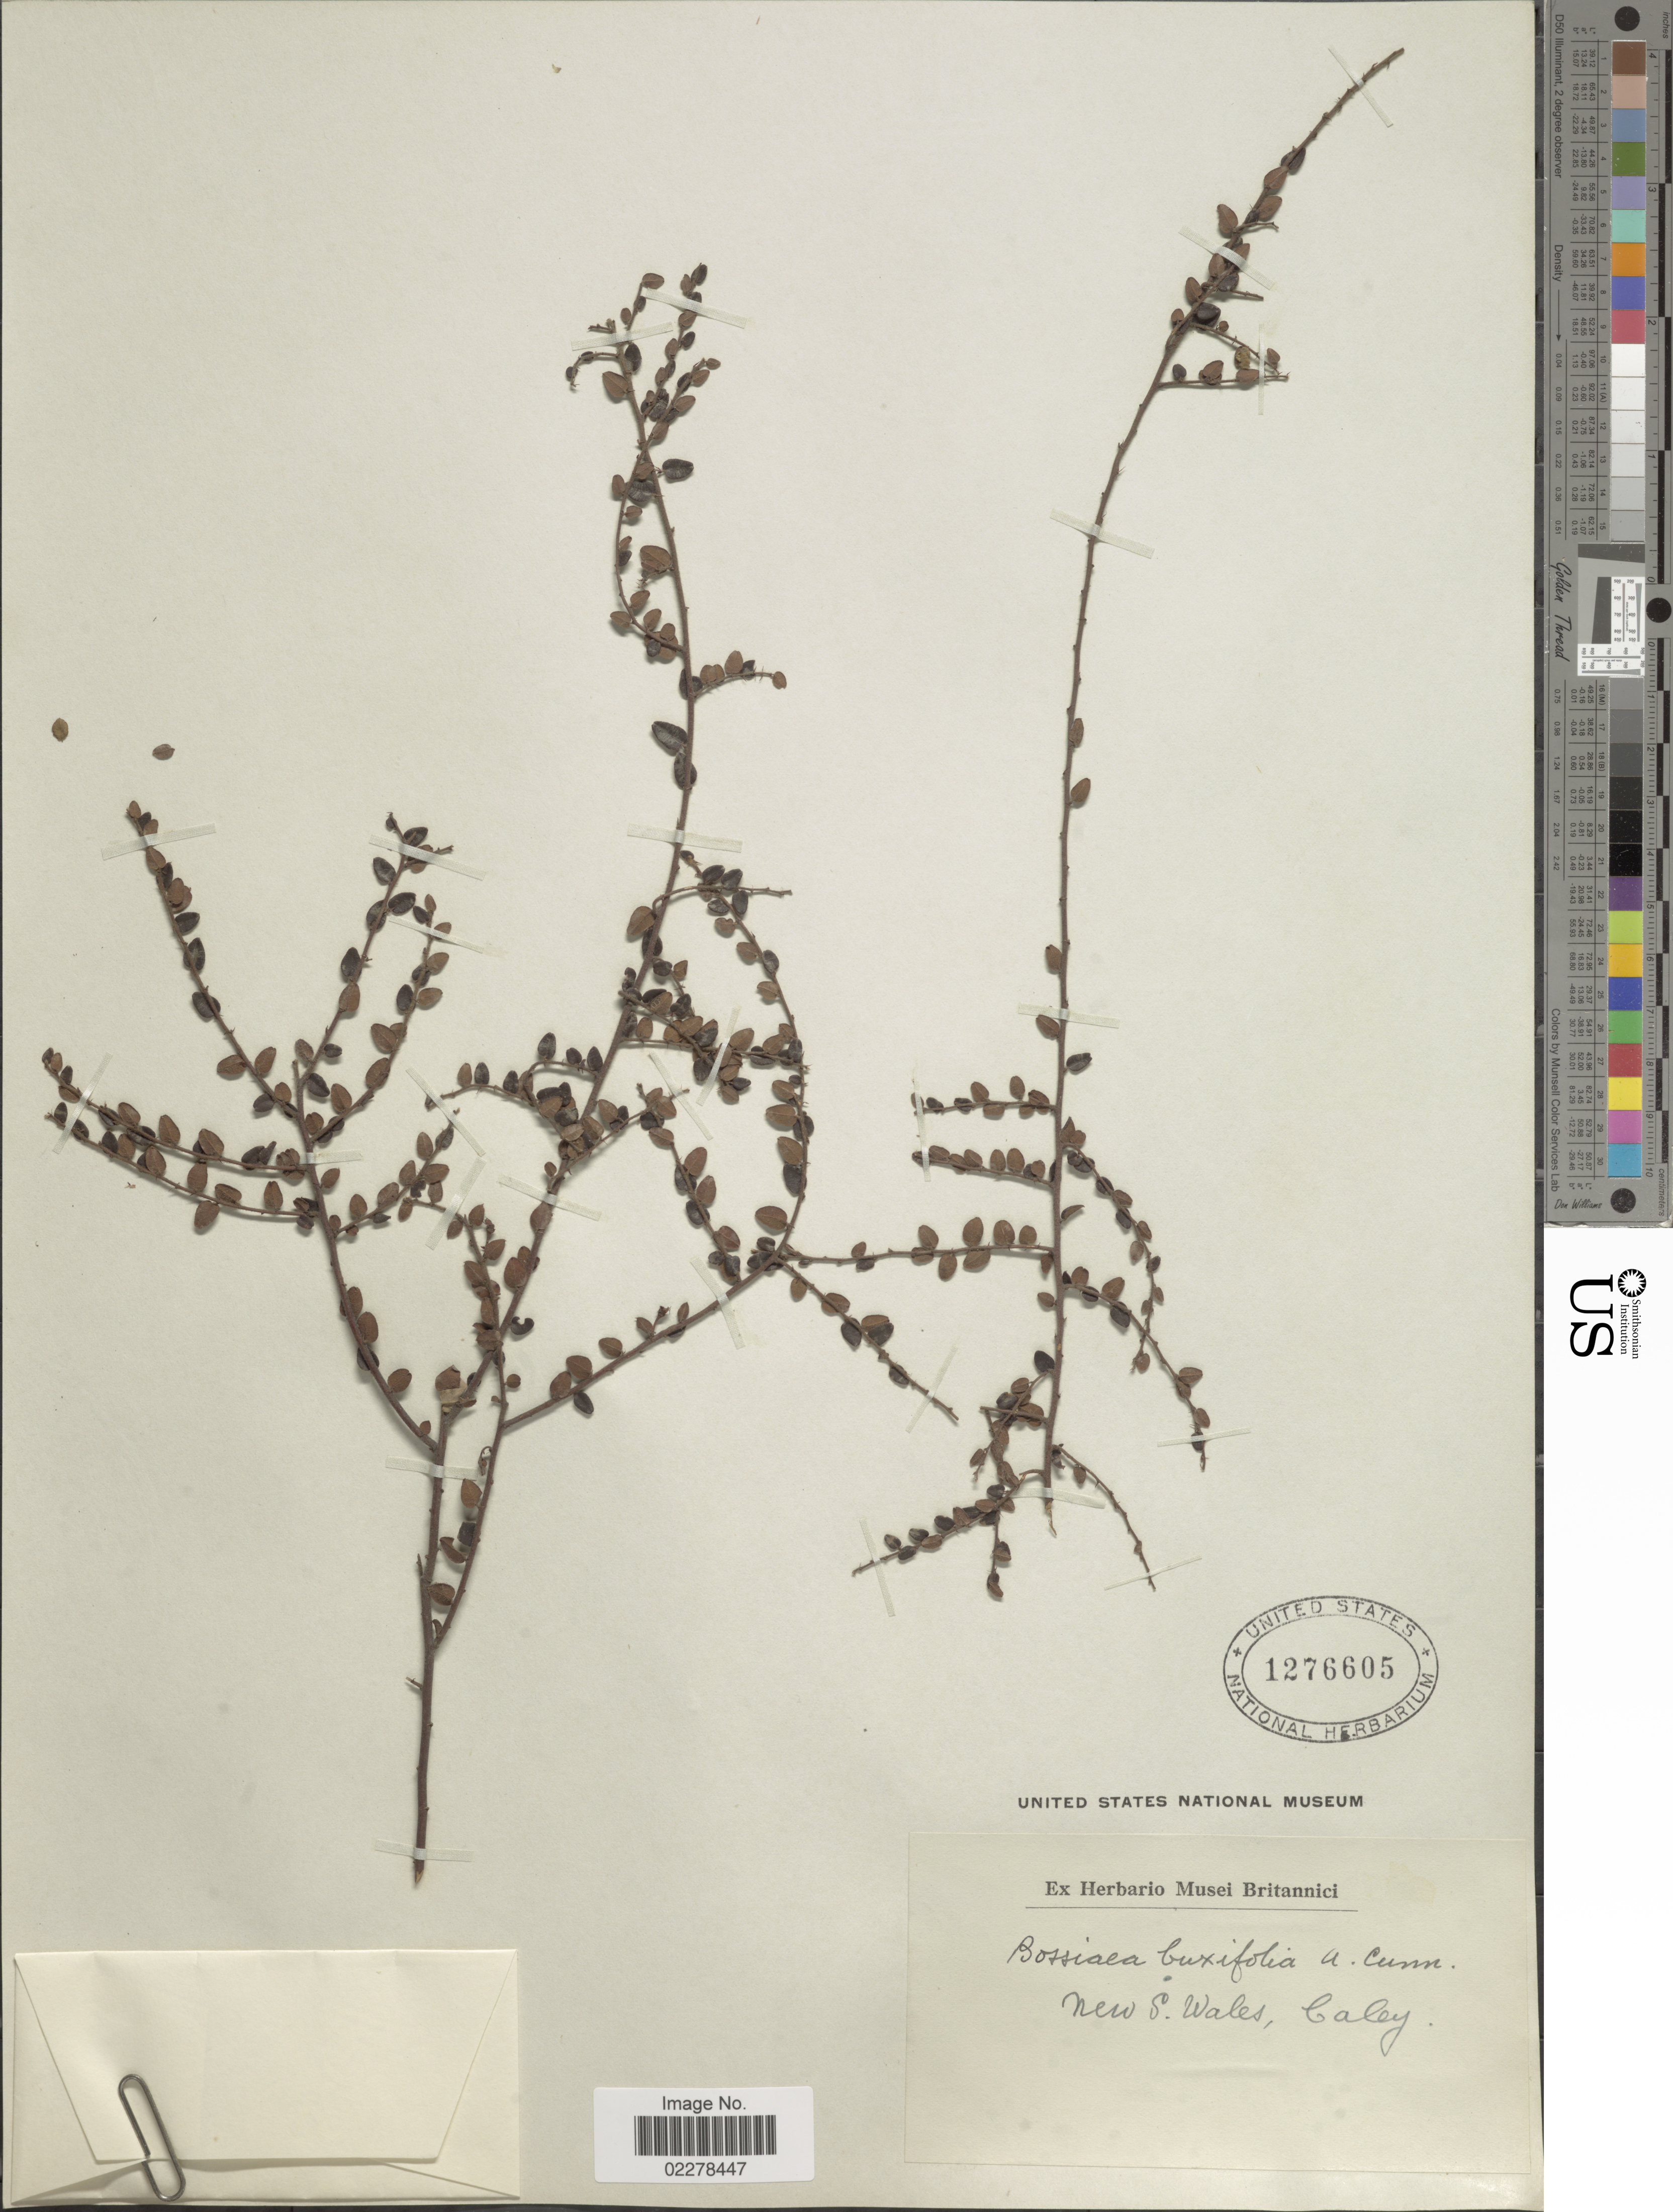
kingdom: Plantae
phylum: Tracheophyta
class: Magnoliopsida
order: Fabales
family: Fabaceae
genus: Bossiaea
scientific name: Bossiaea buxifolia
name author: A. Cunn.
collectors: -. Caley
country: Australia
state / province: New South Wales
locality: New S. Wales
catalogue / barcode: US 1276605